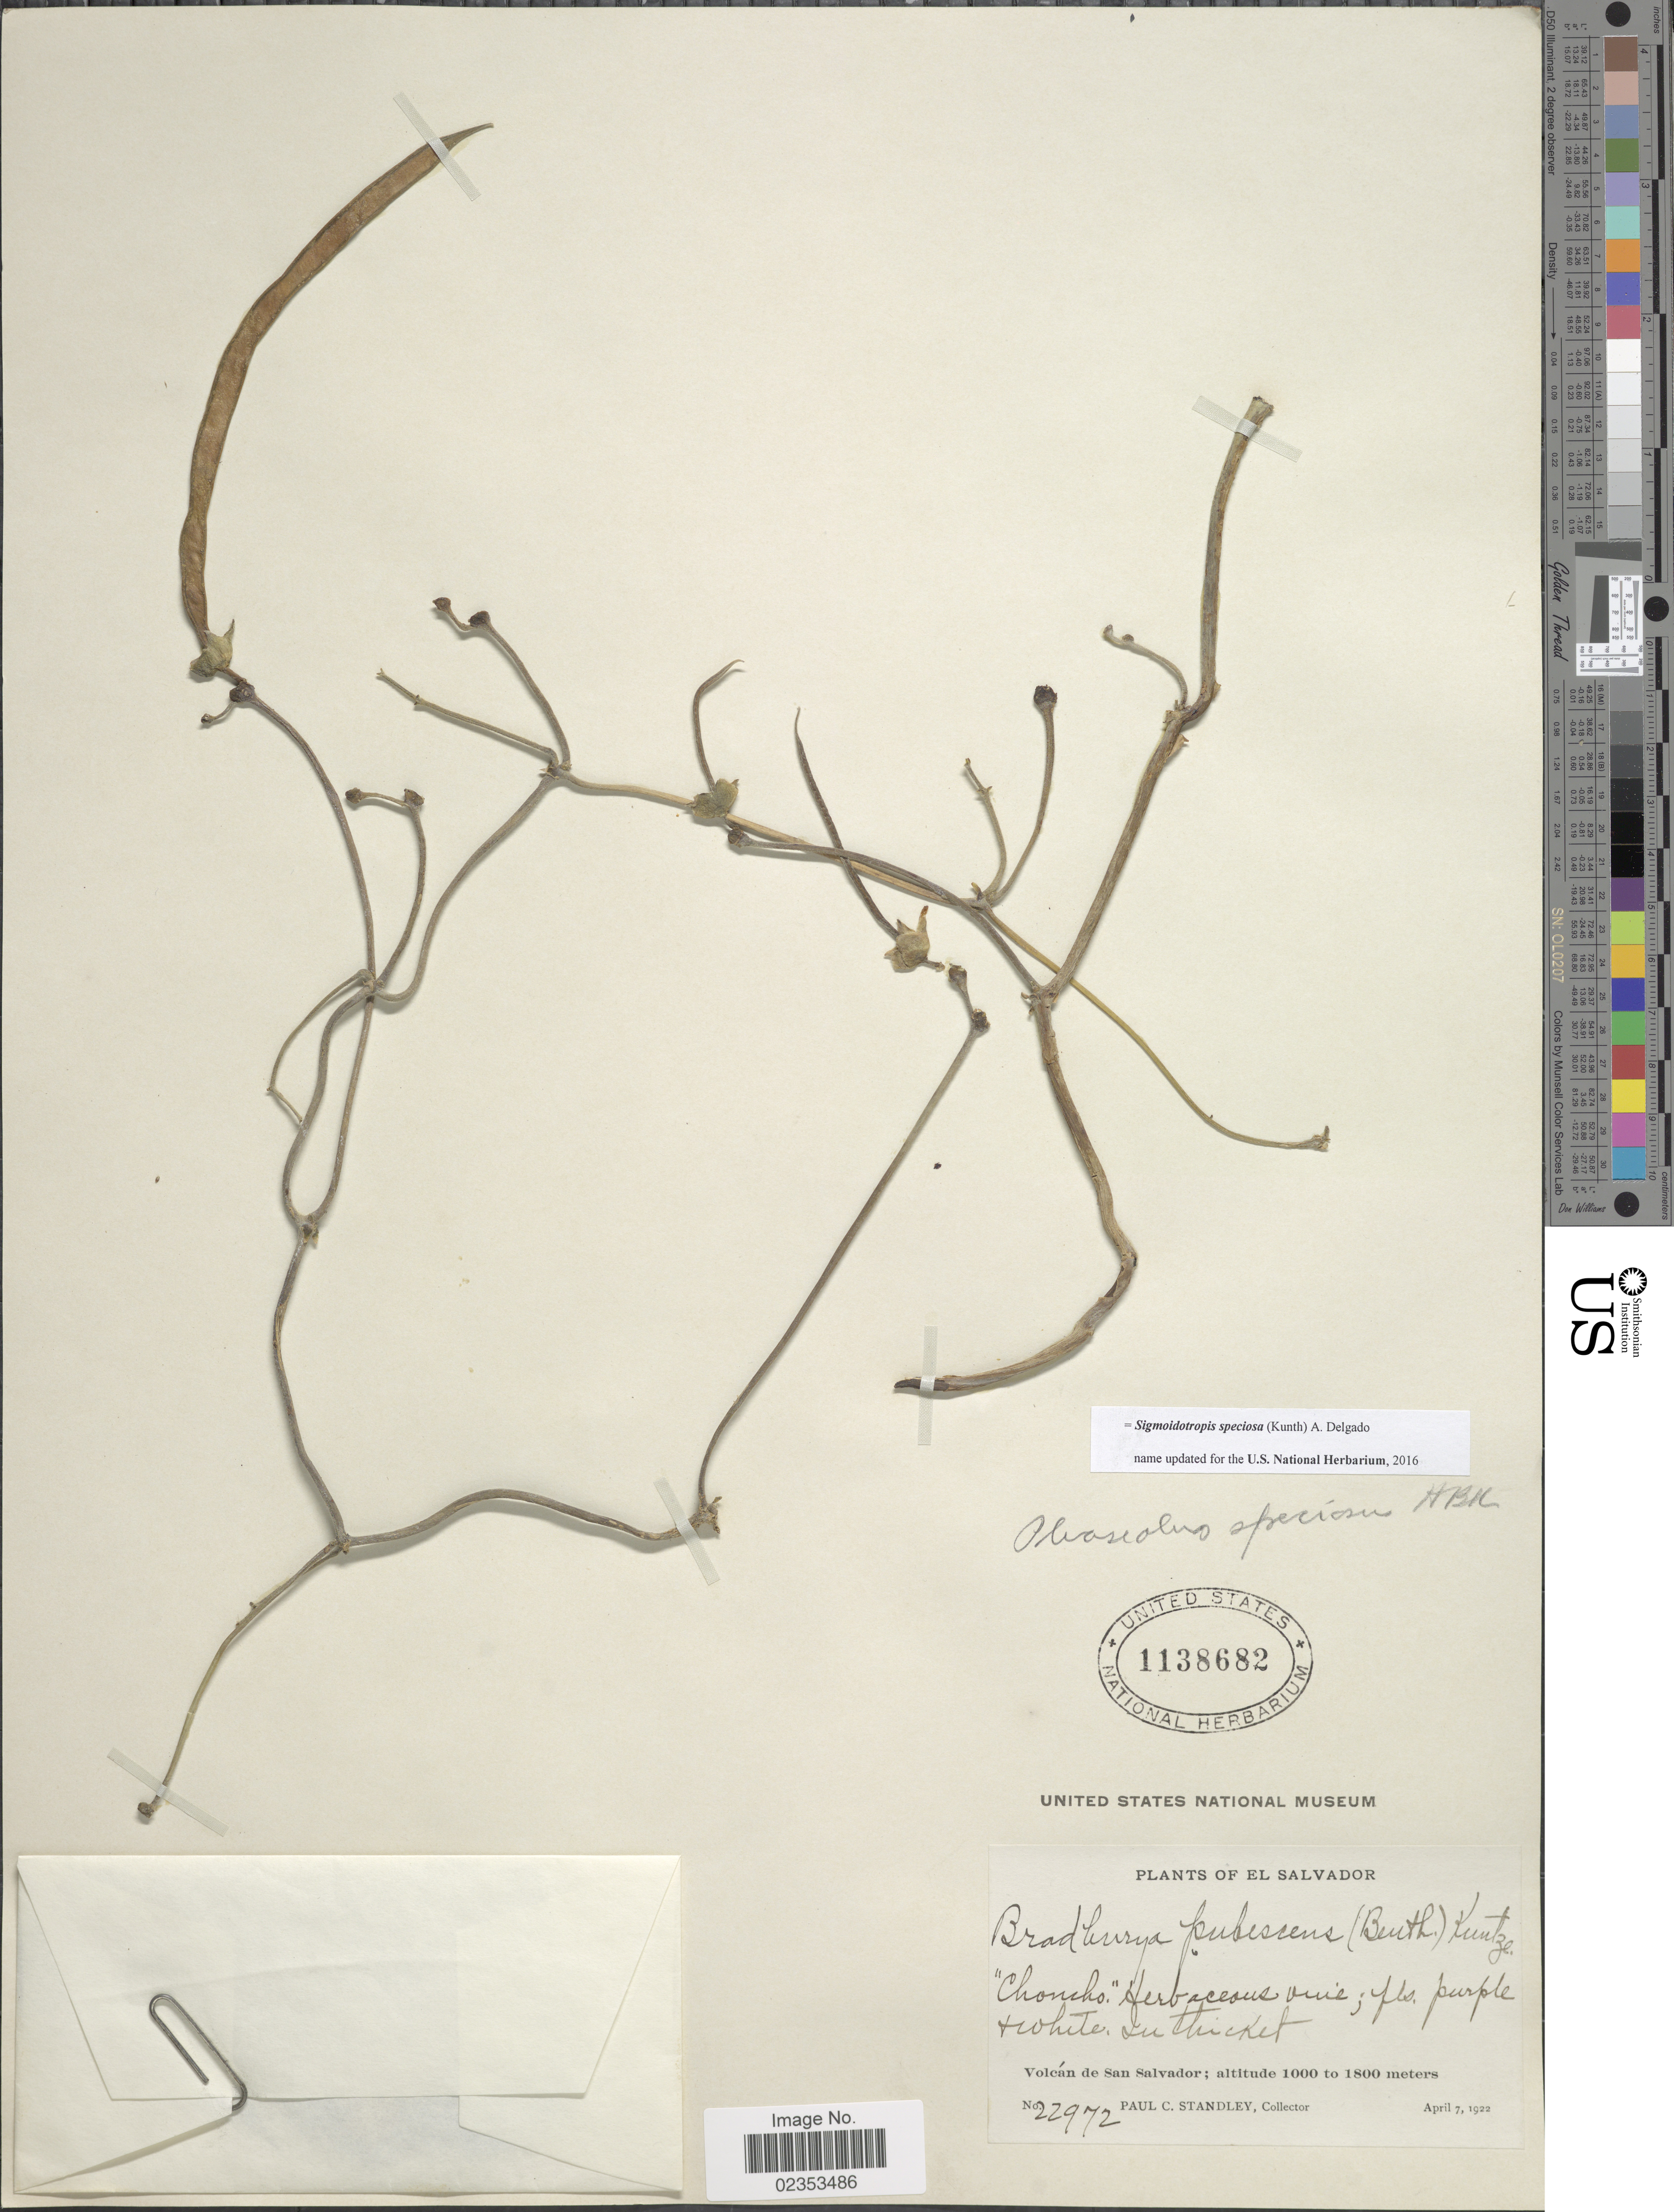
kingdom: Plantae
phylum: Tracheophyta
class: Magnoliopsida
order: Fabales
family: Fabaceae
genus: Sigmoidotropis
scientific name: Sigmoidotropis speciosa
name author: (Kunth) A. Delgado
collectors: P. C. Standley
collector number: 22972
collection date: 1922-04-07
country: El Salvador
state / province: San Salvador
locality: Volcan de San Salvador.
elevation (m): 1000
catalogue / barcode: US 1138682